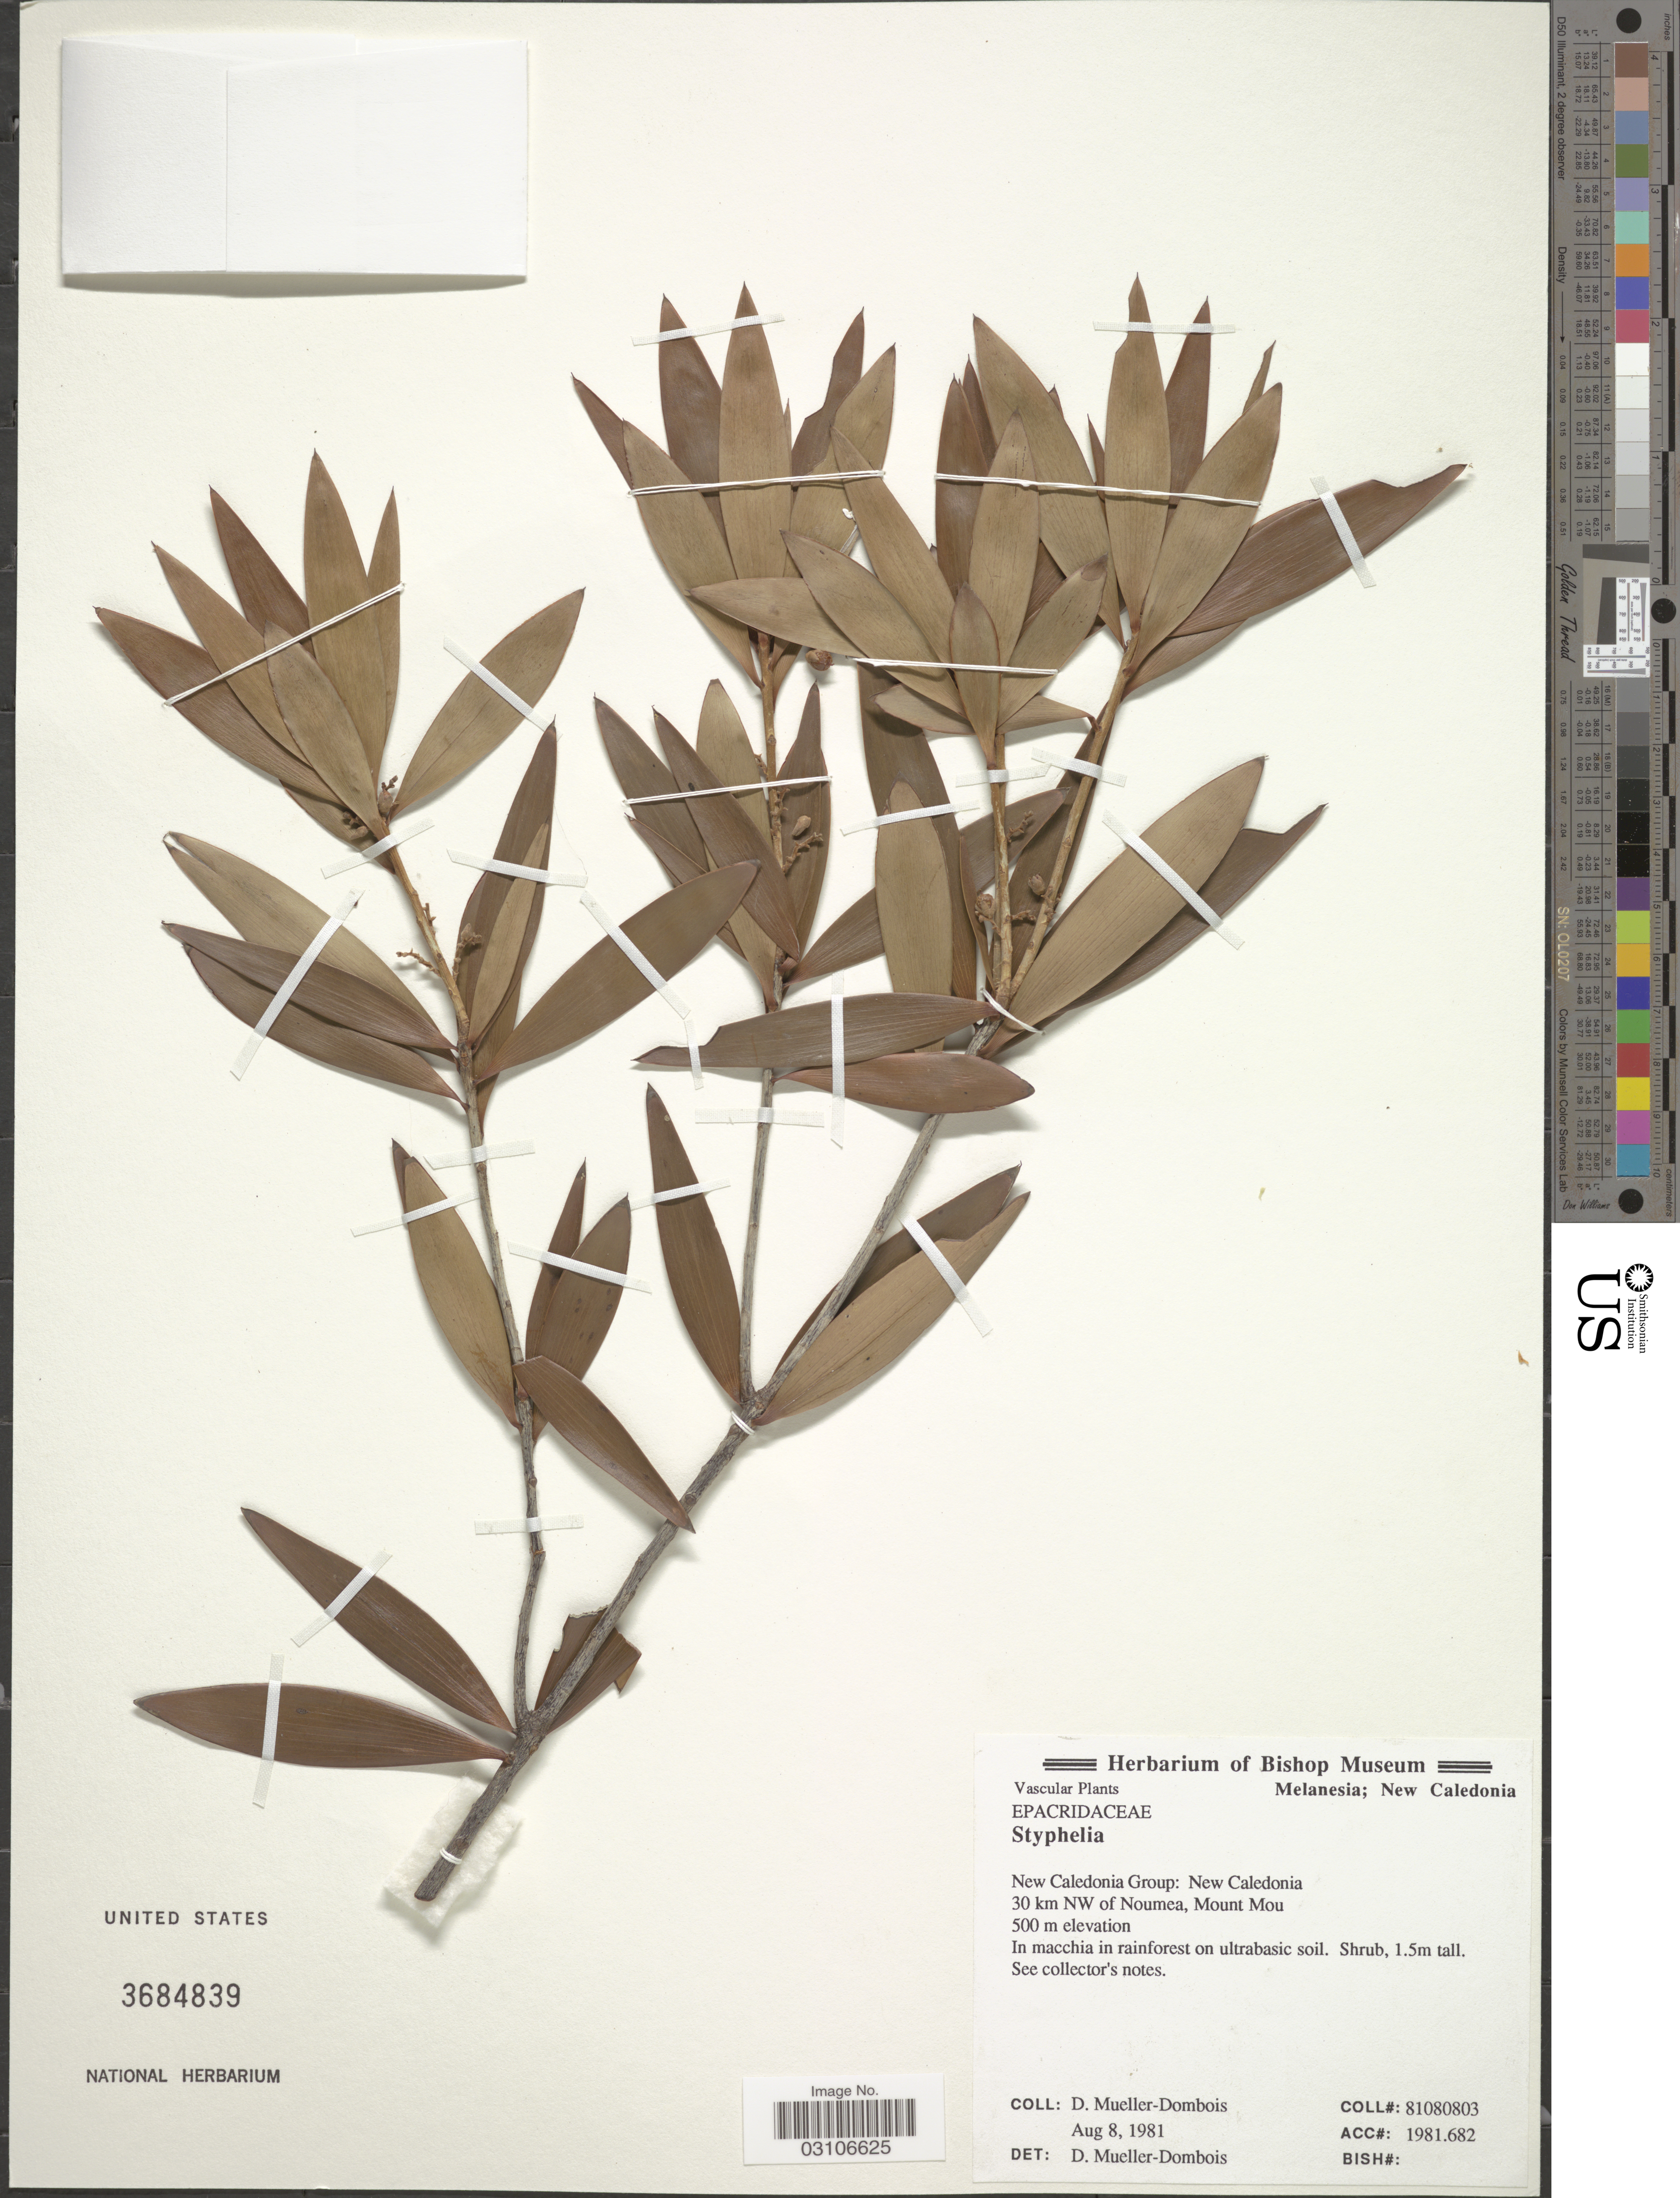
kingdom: Plantae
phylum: Tracheophyta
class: Magnoliopsida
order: Ericales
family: Ericaceae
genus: Styphelia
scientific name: Styphelia sp.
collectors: D. Mueller-Dombois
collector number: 81080803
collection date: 1981-08-08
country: New Caledonia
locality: New Caledonia Group. 30 km NW of Noumea, Mount Mou.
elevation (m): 500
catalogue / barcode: US 3684839